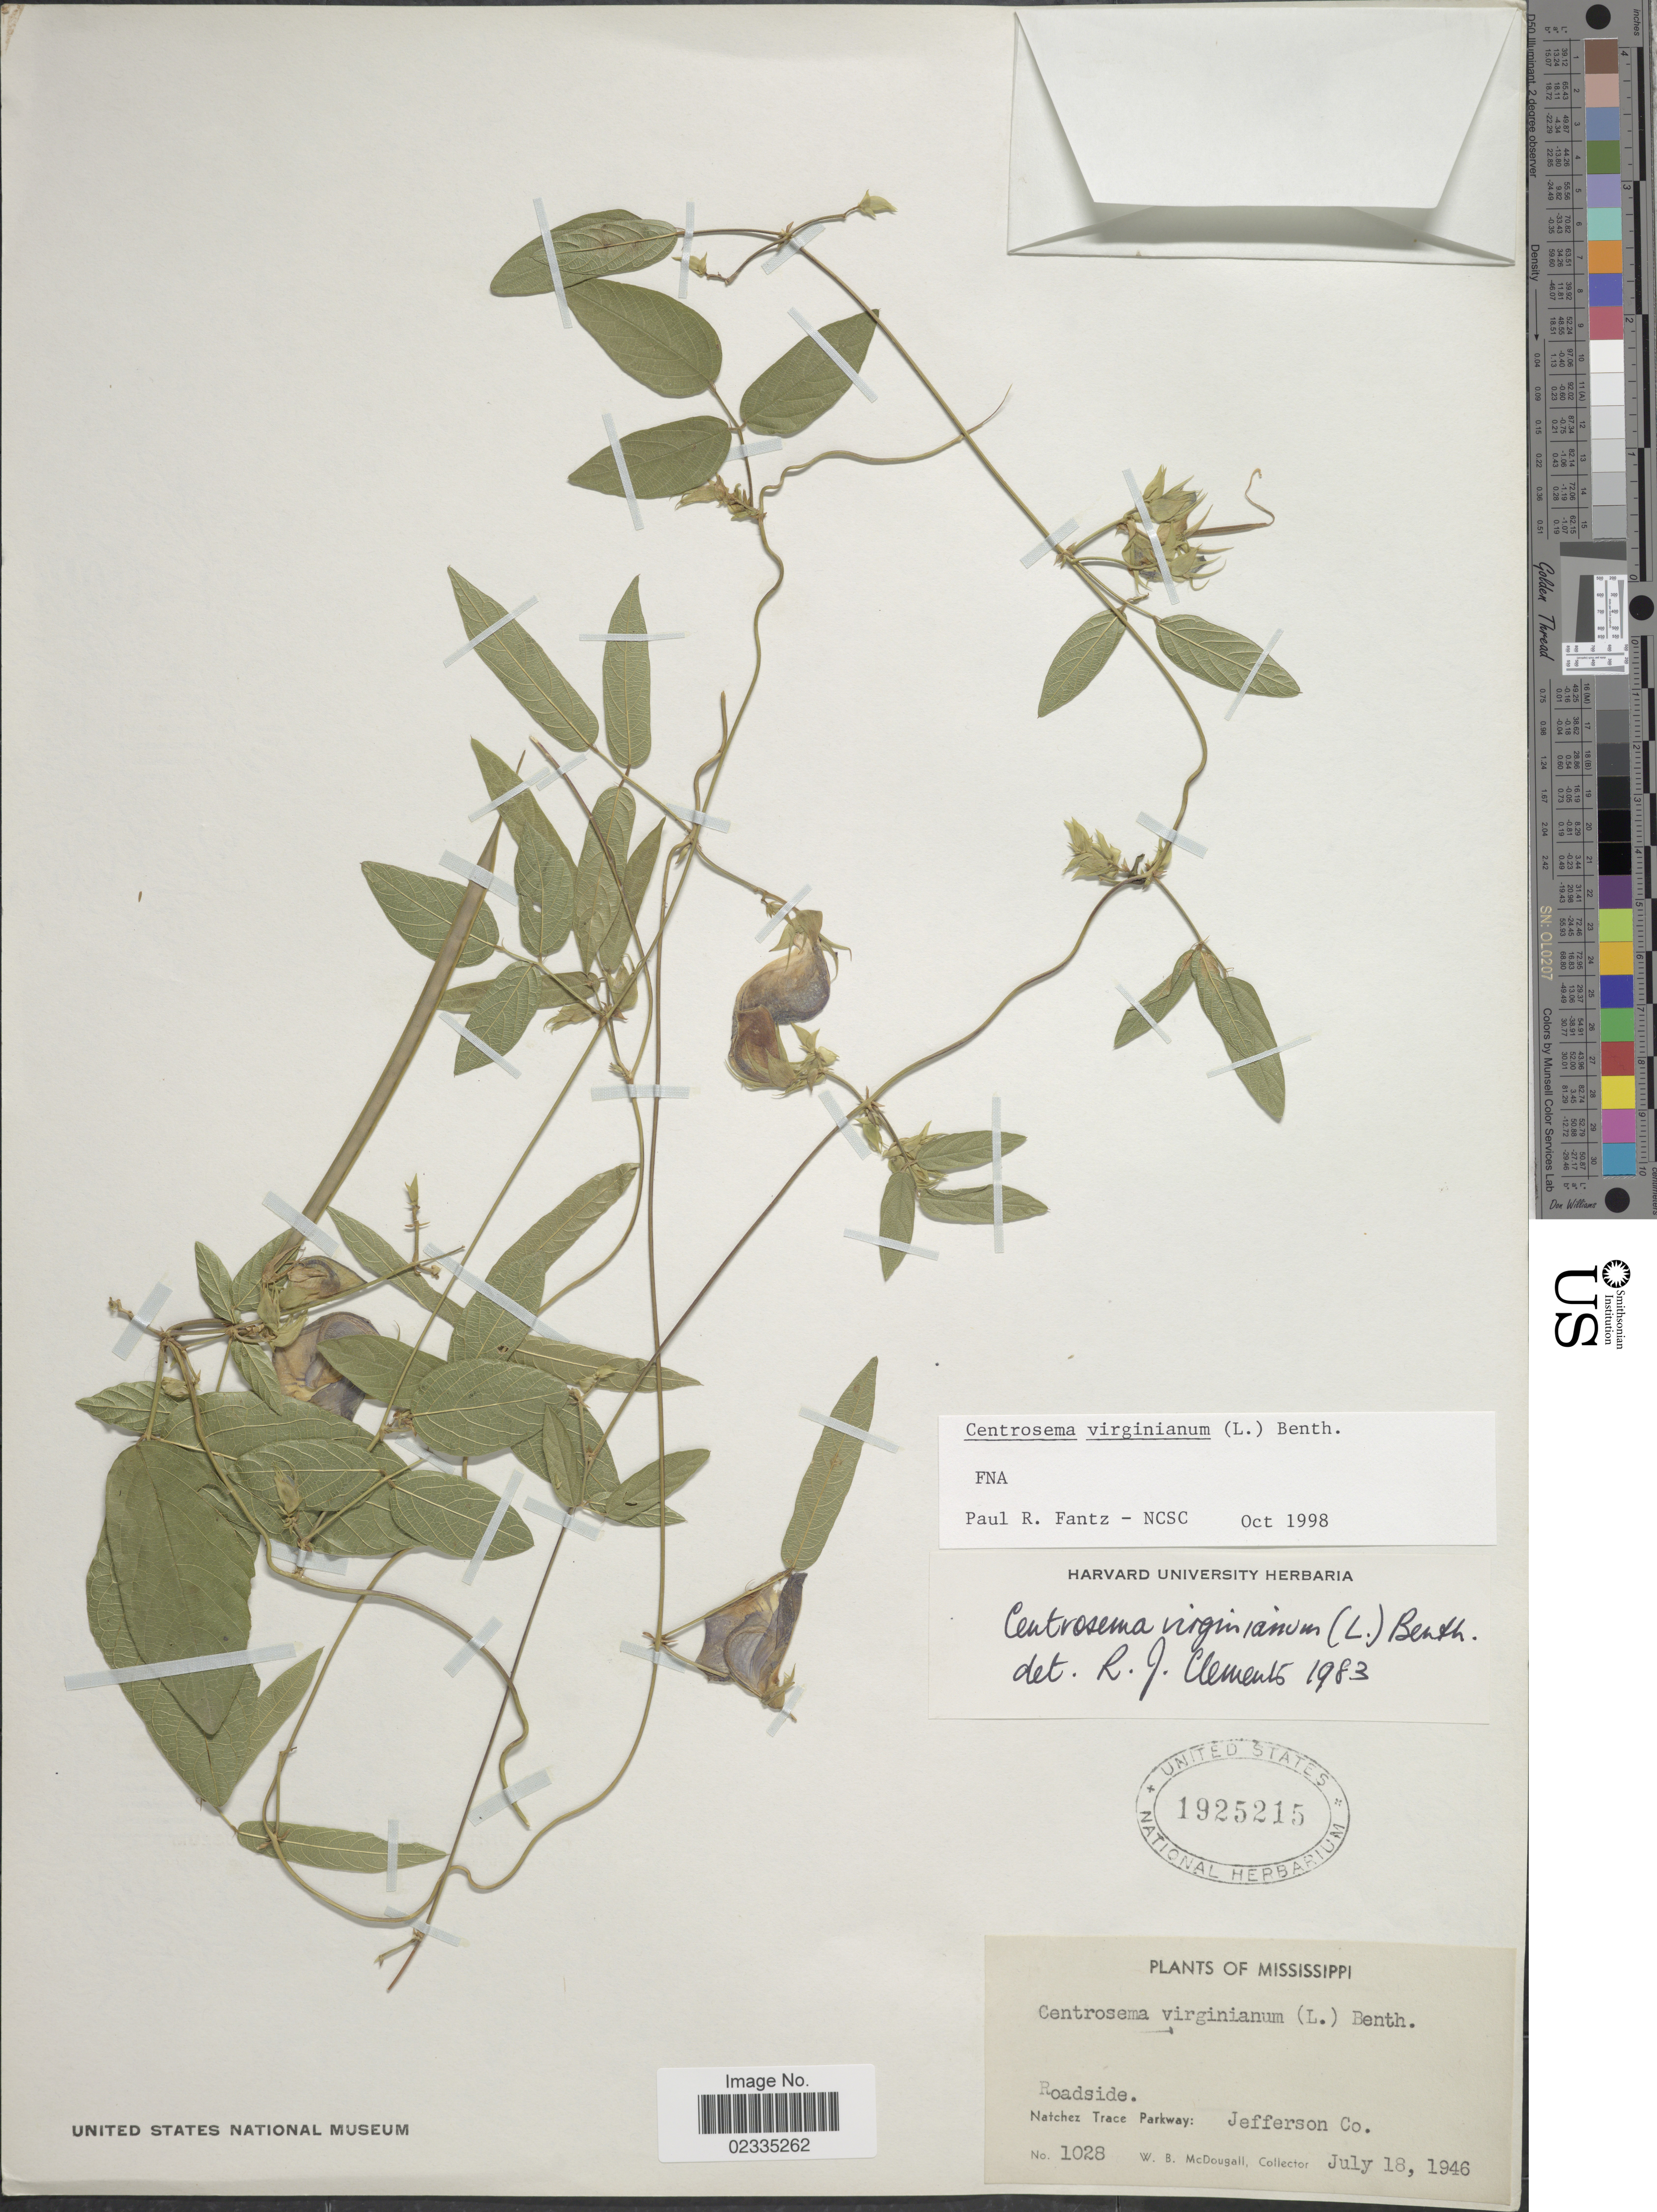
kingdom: Plantae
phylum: Tracheophyta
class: Magnoliopsida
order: Fabales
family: Fabaceae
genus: Centrosema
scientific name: Centrosema virginianum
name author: (L.) Benth.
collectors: W. B. McDougall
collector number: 1028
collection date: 1946-07-18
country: United States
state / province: Mississippi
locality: Roadside. Natchez Trace Parkway: Jefferson Co.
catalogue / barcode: US 1925215